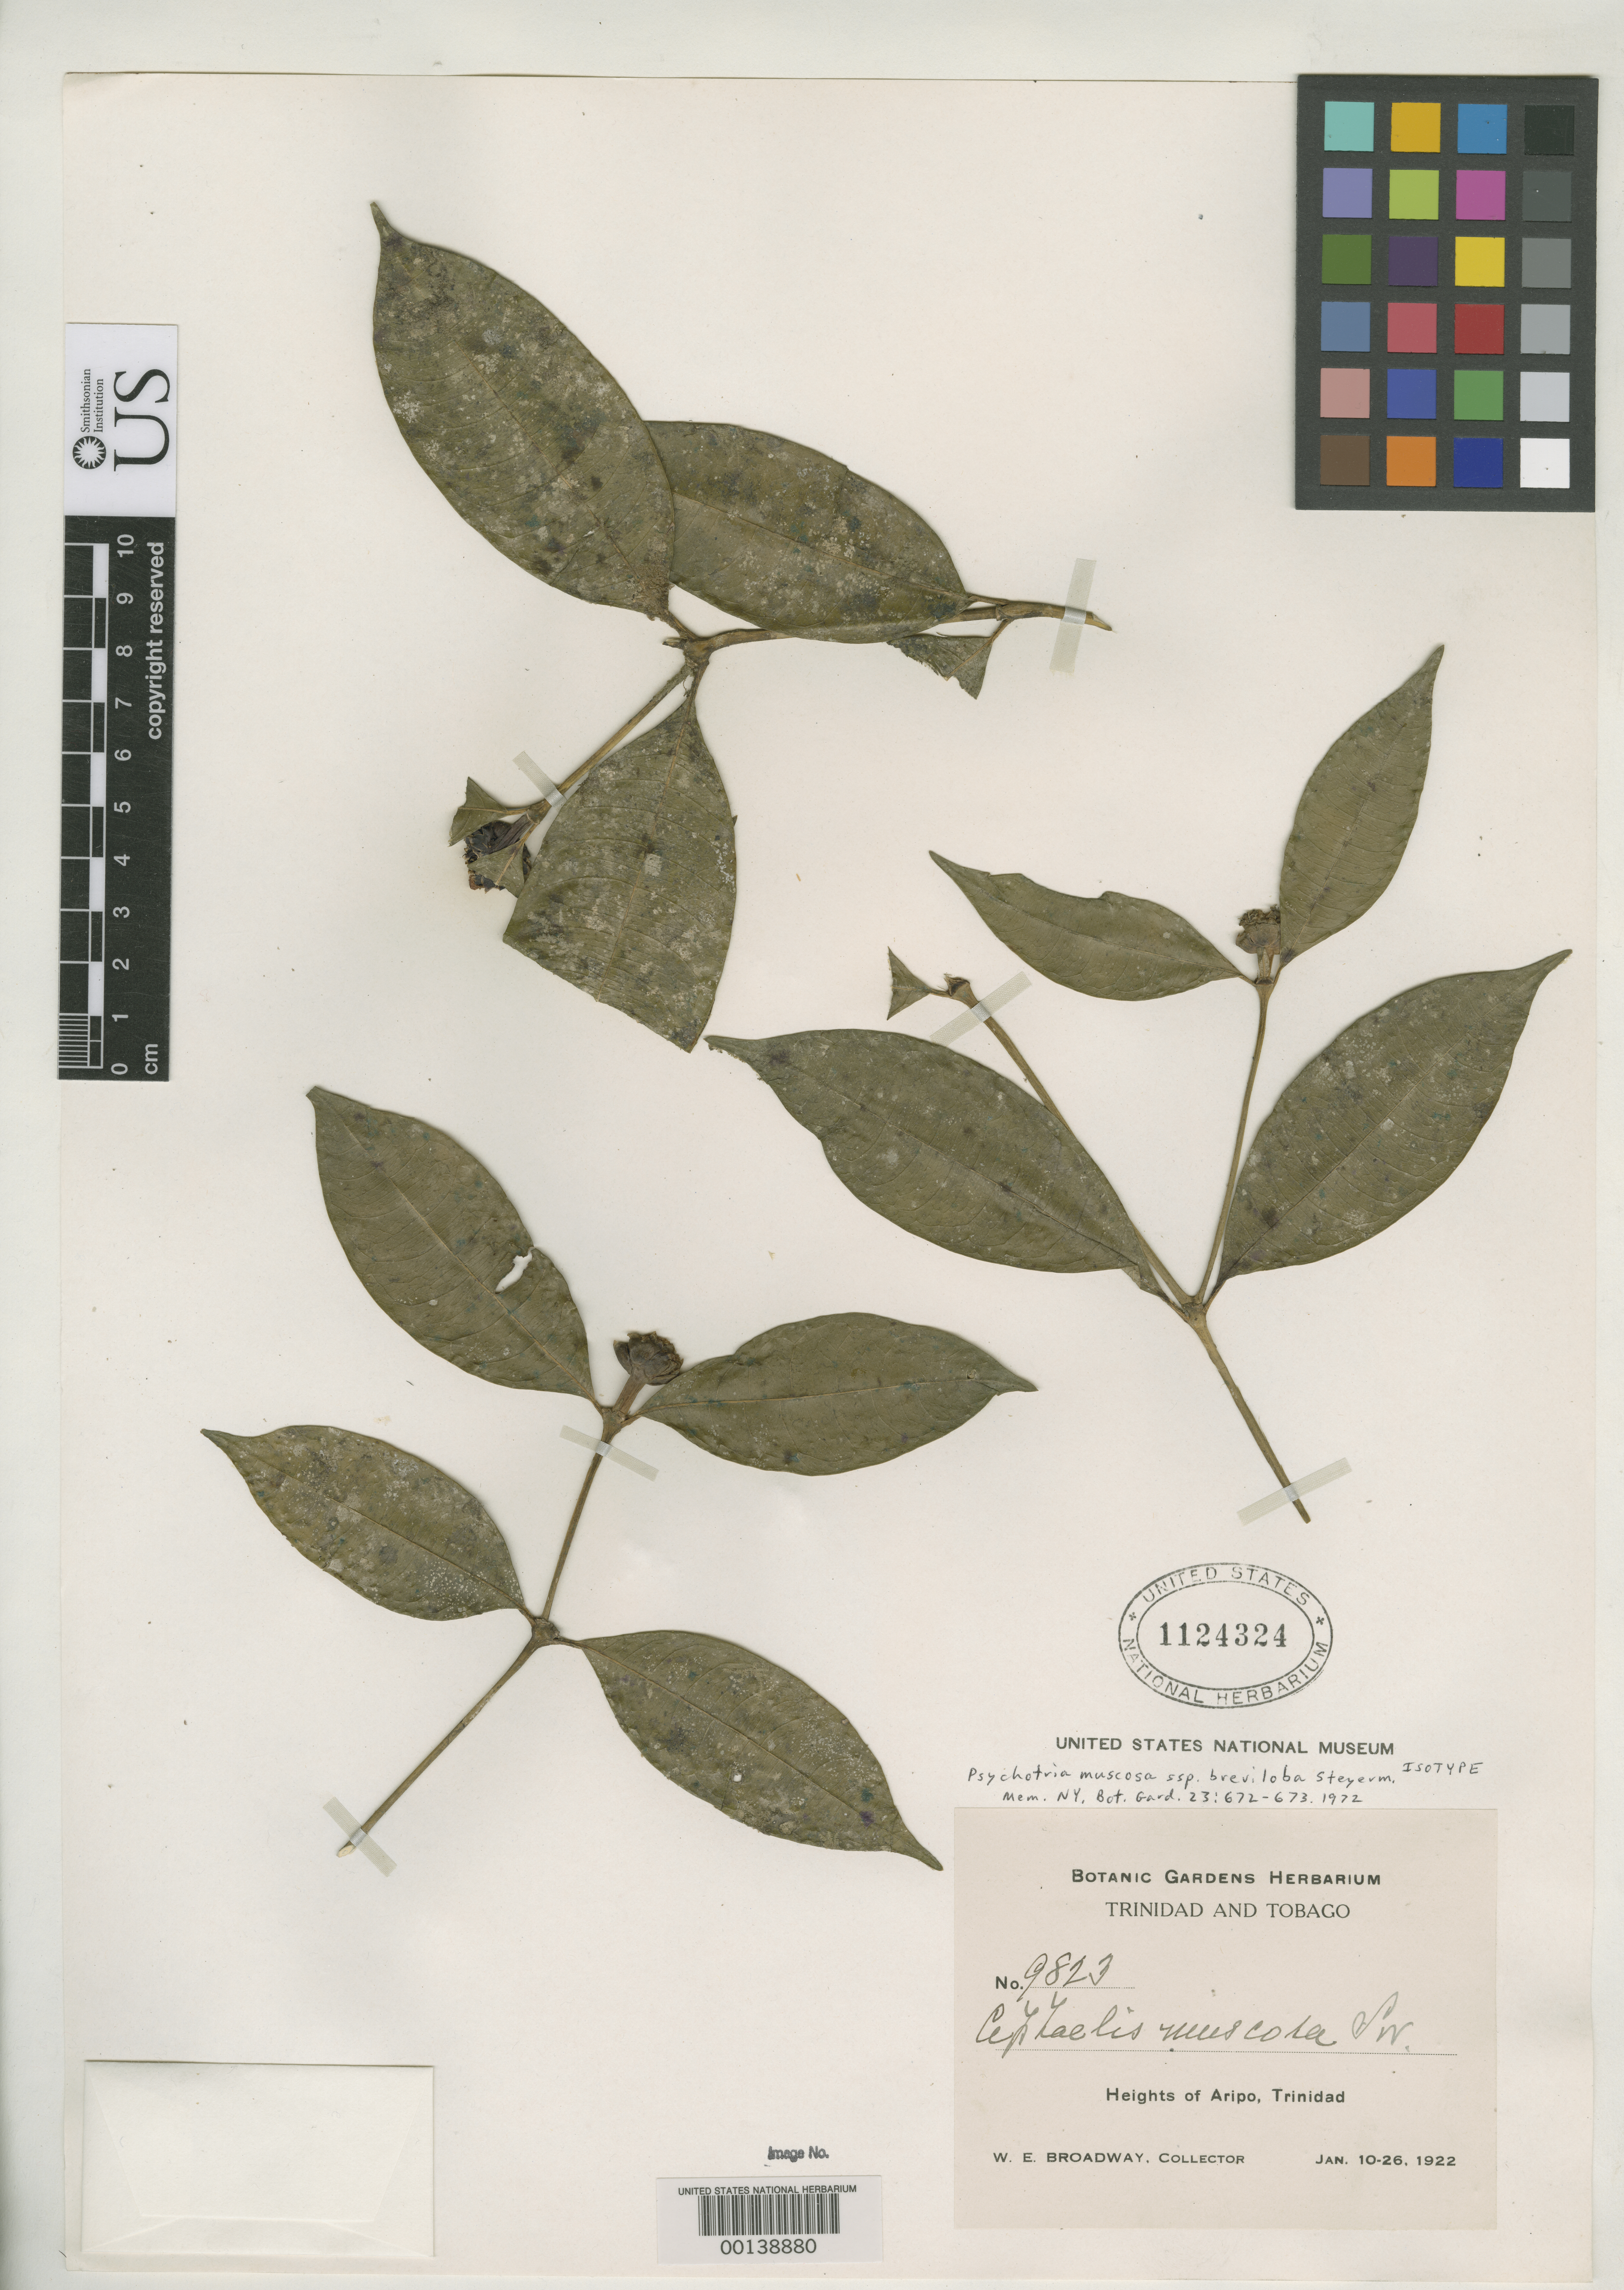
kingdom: Plantae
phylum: Tracheophyta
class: Magnoliopsida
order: Gentianales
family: Rubiaceae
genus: Psychotria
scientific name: Psychotria muscosa subsp. breviloba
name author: Steyerm.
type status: Isotype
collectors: W. E. Broadway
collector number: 9823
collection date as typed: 10 Jan 1922 to 26 Jan 1922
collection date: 1922-01-10/1922-01-26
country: Trinidad and Tobago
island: Trinidad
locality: Heights of Aripo, Trinidad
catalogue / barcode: US 1124324